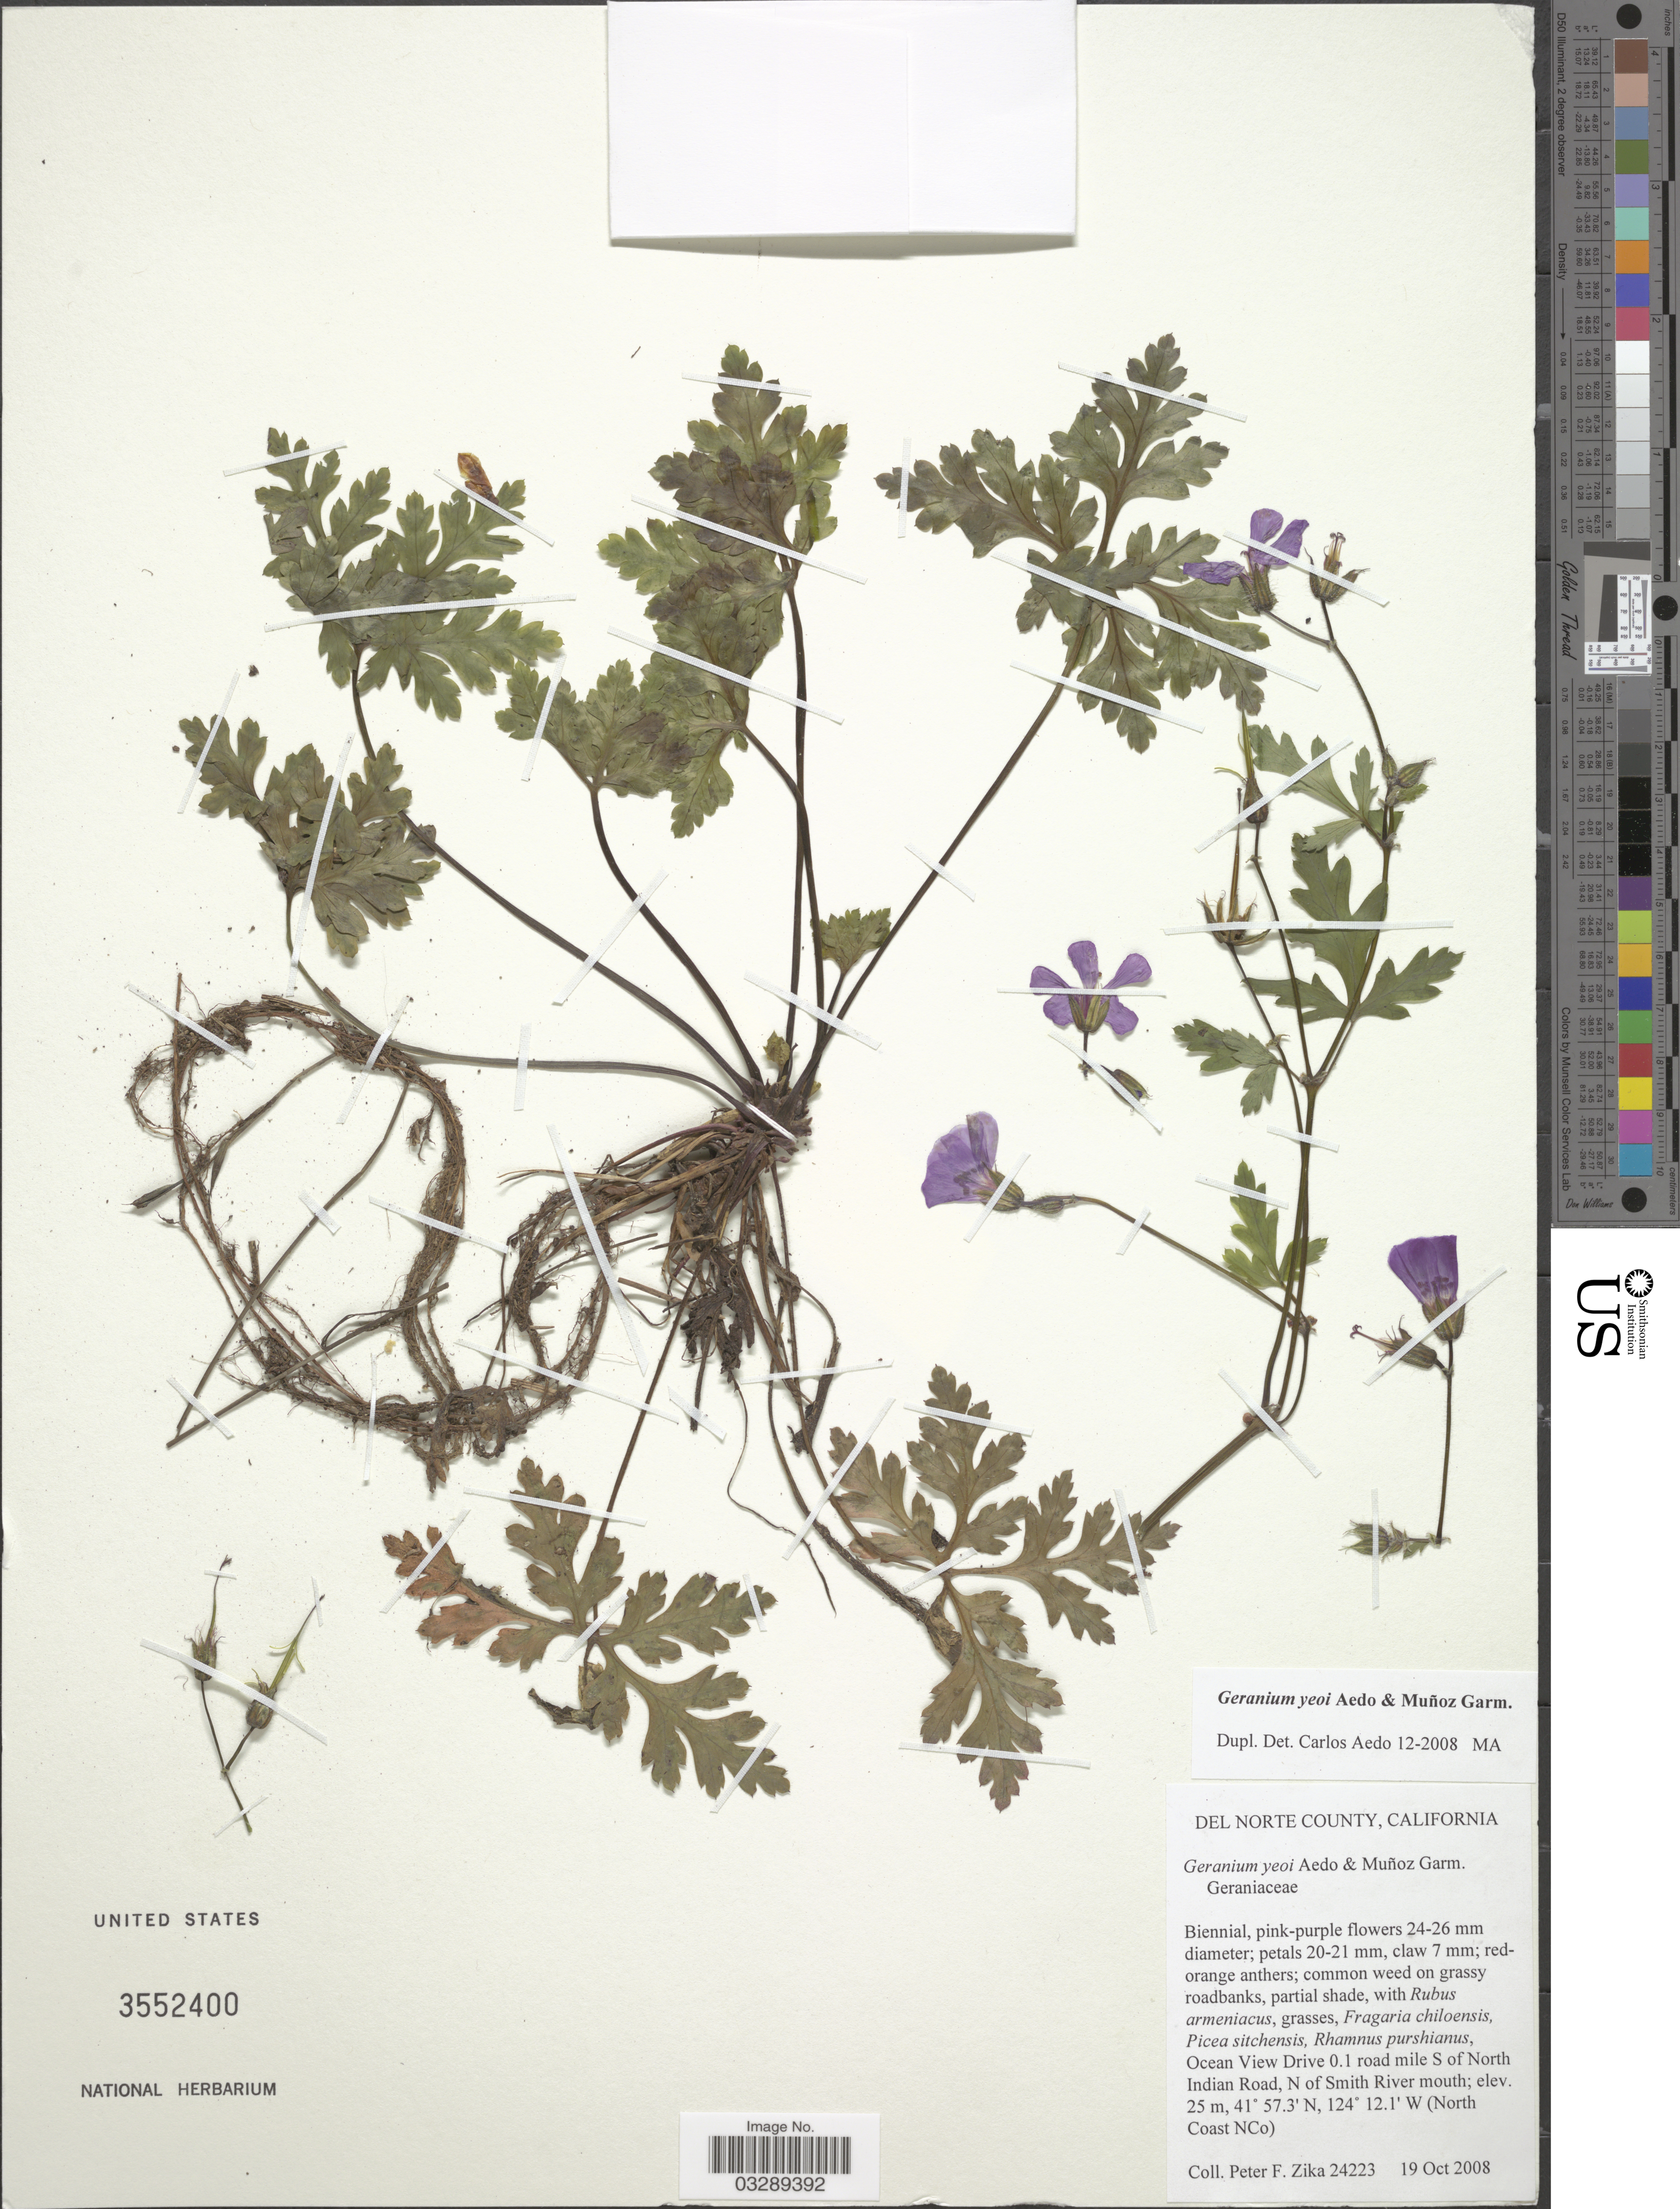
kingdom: Plantae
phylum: Tracheophyta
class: Magnoliopsida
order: Geraniales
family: Geraniaceae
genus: Geranium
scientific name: Geranium yeoi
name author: Aedo & Muñoz Garm.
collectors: P. F. Zika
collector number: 24223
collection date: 2008-10-19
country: United States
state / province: California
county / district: Del Norte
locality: Del Norte County, Ocean View Drive 0.1 road mile S of North Indian Road, N of Smith River mouth (North Coast NCo).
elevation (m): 25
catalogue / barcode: US 3552400